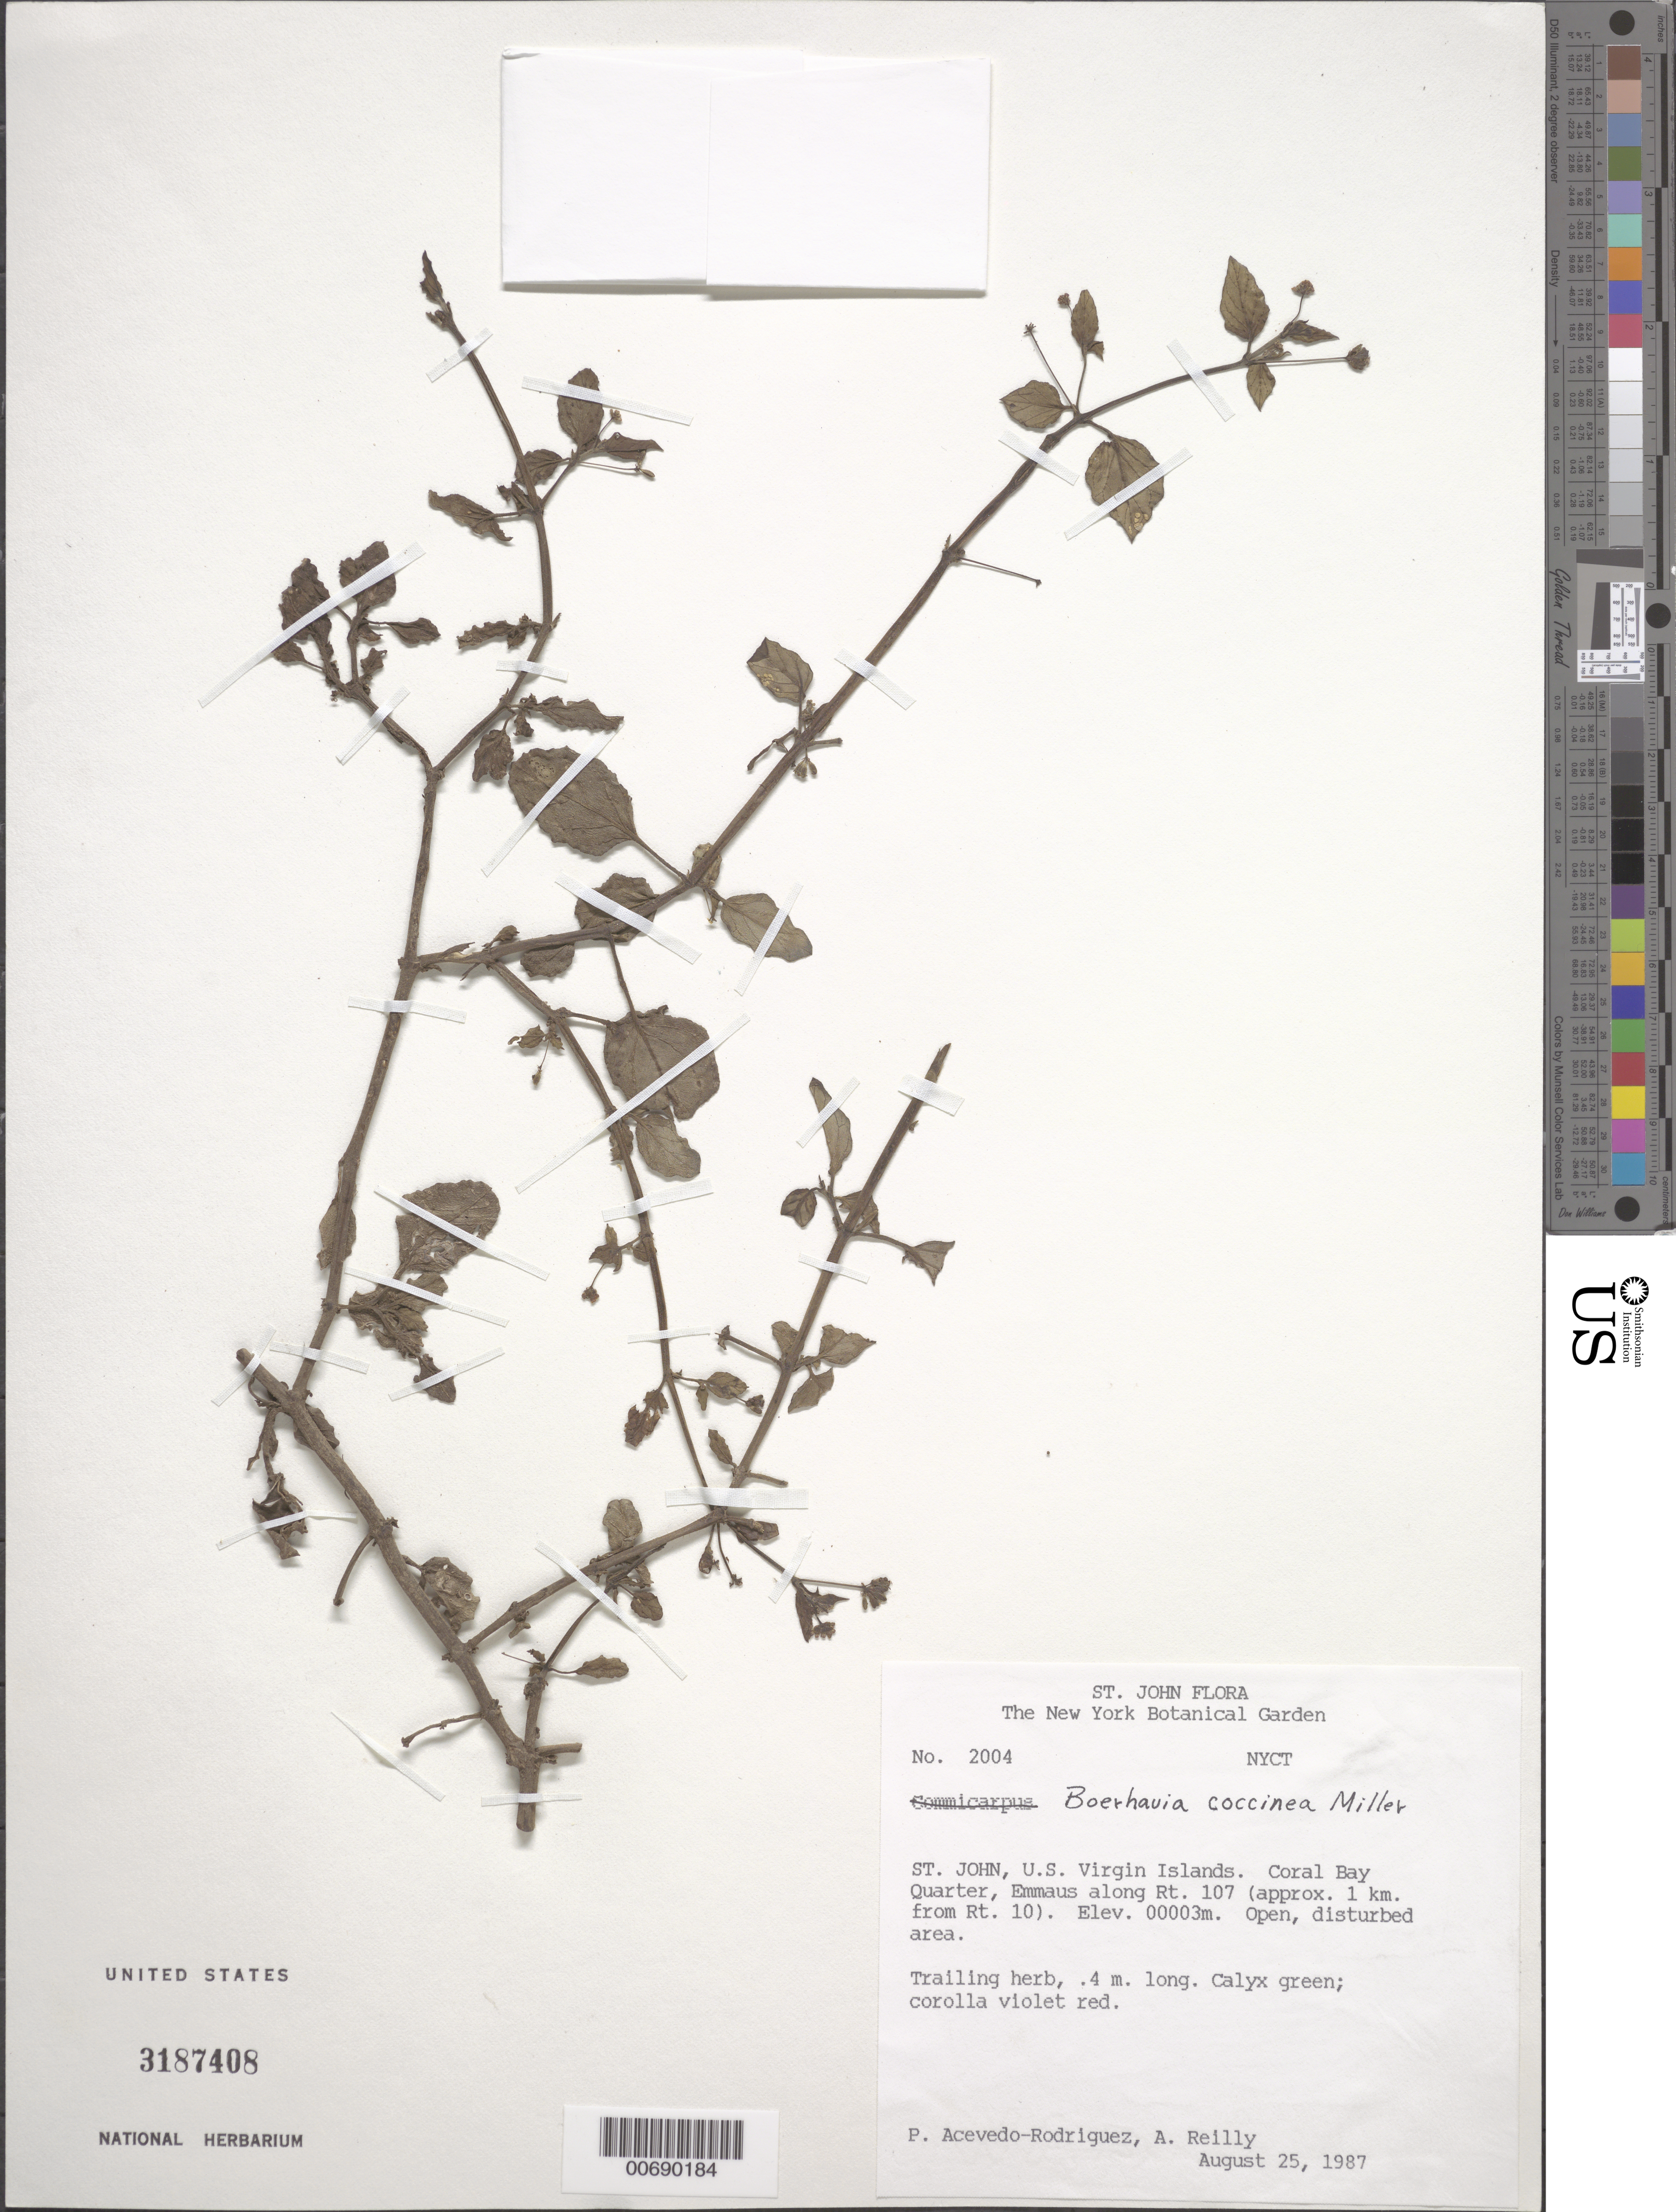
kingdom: Plantae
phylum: Tracheophyta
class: Magnoliopsida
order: Caryophyllales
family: Nyctaginaceae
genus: Boerhavia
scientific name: Boerhavia coccinea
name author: Mill.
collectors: P. Acevedo-Rodr. & A. Reilly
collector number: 2004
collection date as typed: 25 Aug 1987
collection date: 1987-08-25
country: U.S. Virgin Islands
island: St. John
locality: Coral Bay Quarter; Emmaus along Rt. 107 (approx. 1 km. from Rt. 10)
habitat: Open, disturbed area.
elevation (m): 3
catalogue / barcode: US 3187408